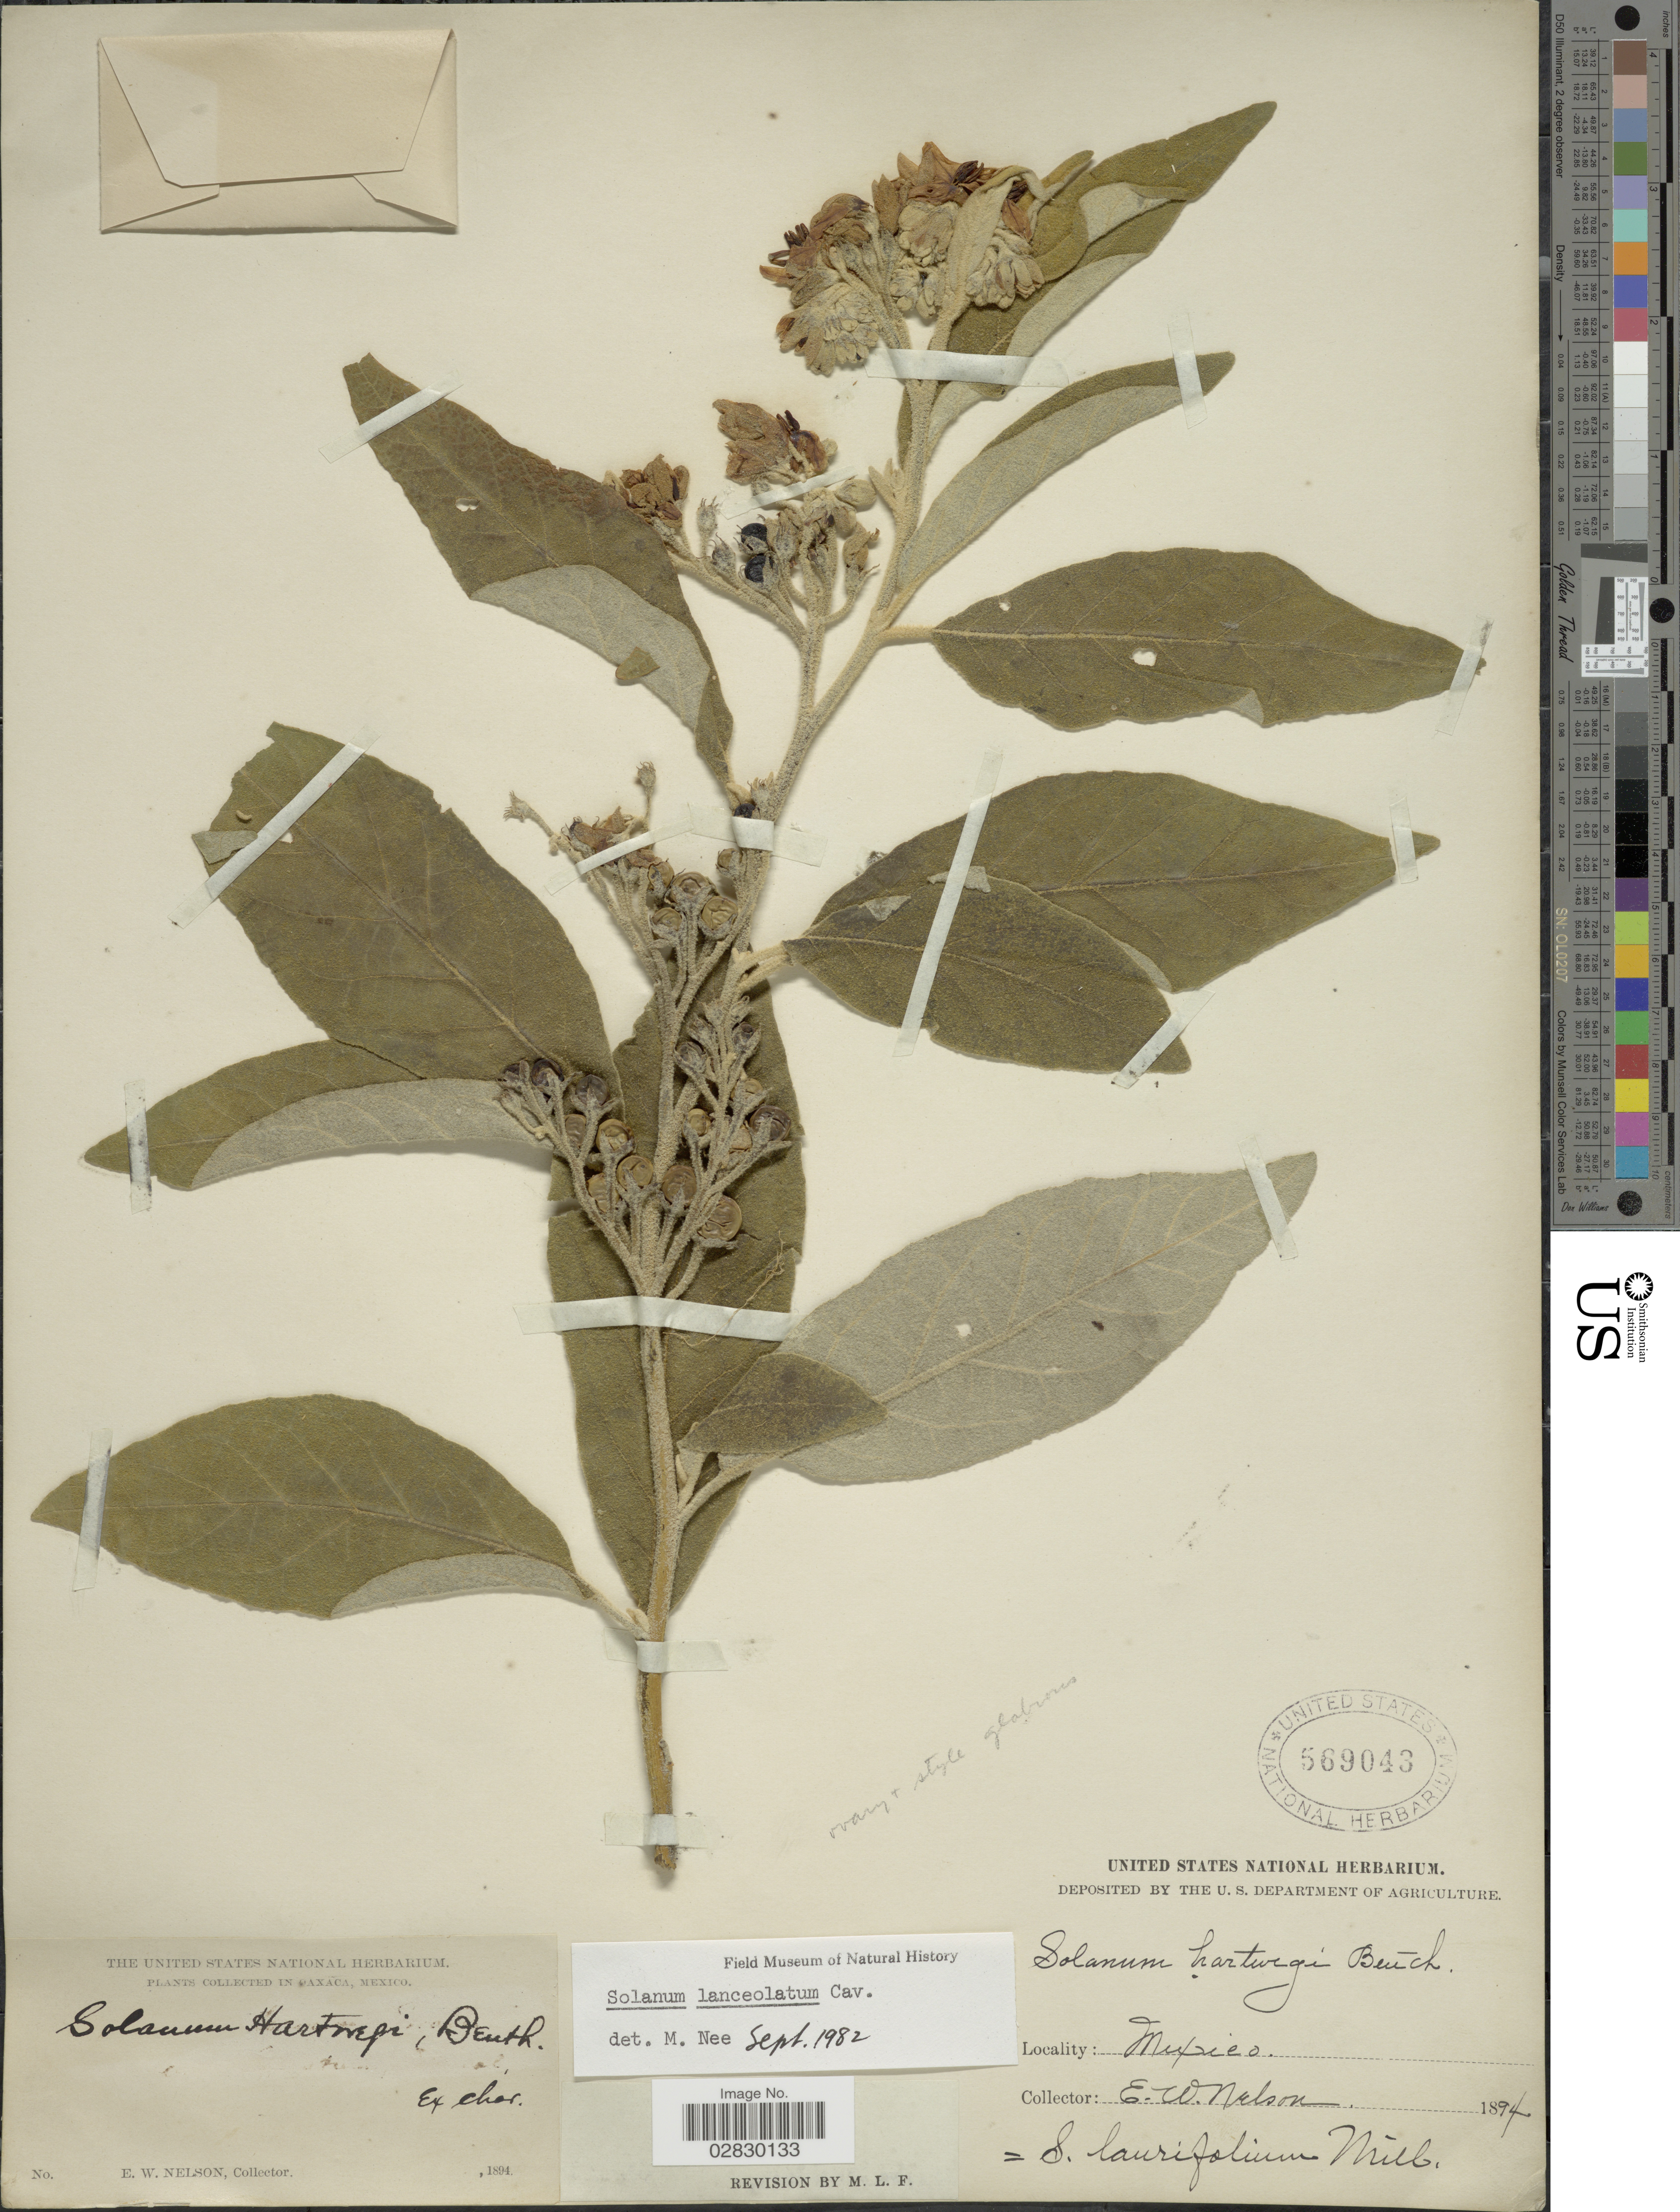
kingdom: Plantae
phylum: Tracheophyta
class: Magnoliopsida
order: Solanales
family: Solanaceae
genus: Solanum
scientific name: Solanum lanceolatum Berthault, nom. illeg.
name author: Berthault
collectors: E. W. Nelson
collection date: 1894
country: Mexico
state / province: Oaxaca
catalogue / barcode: US 569043